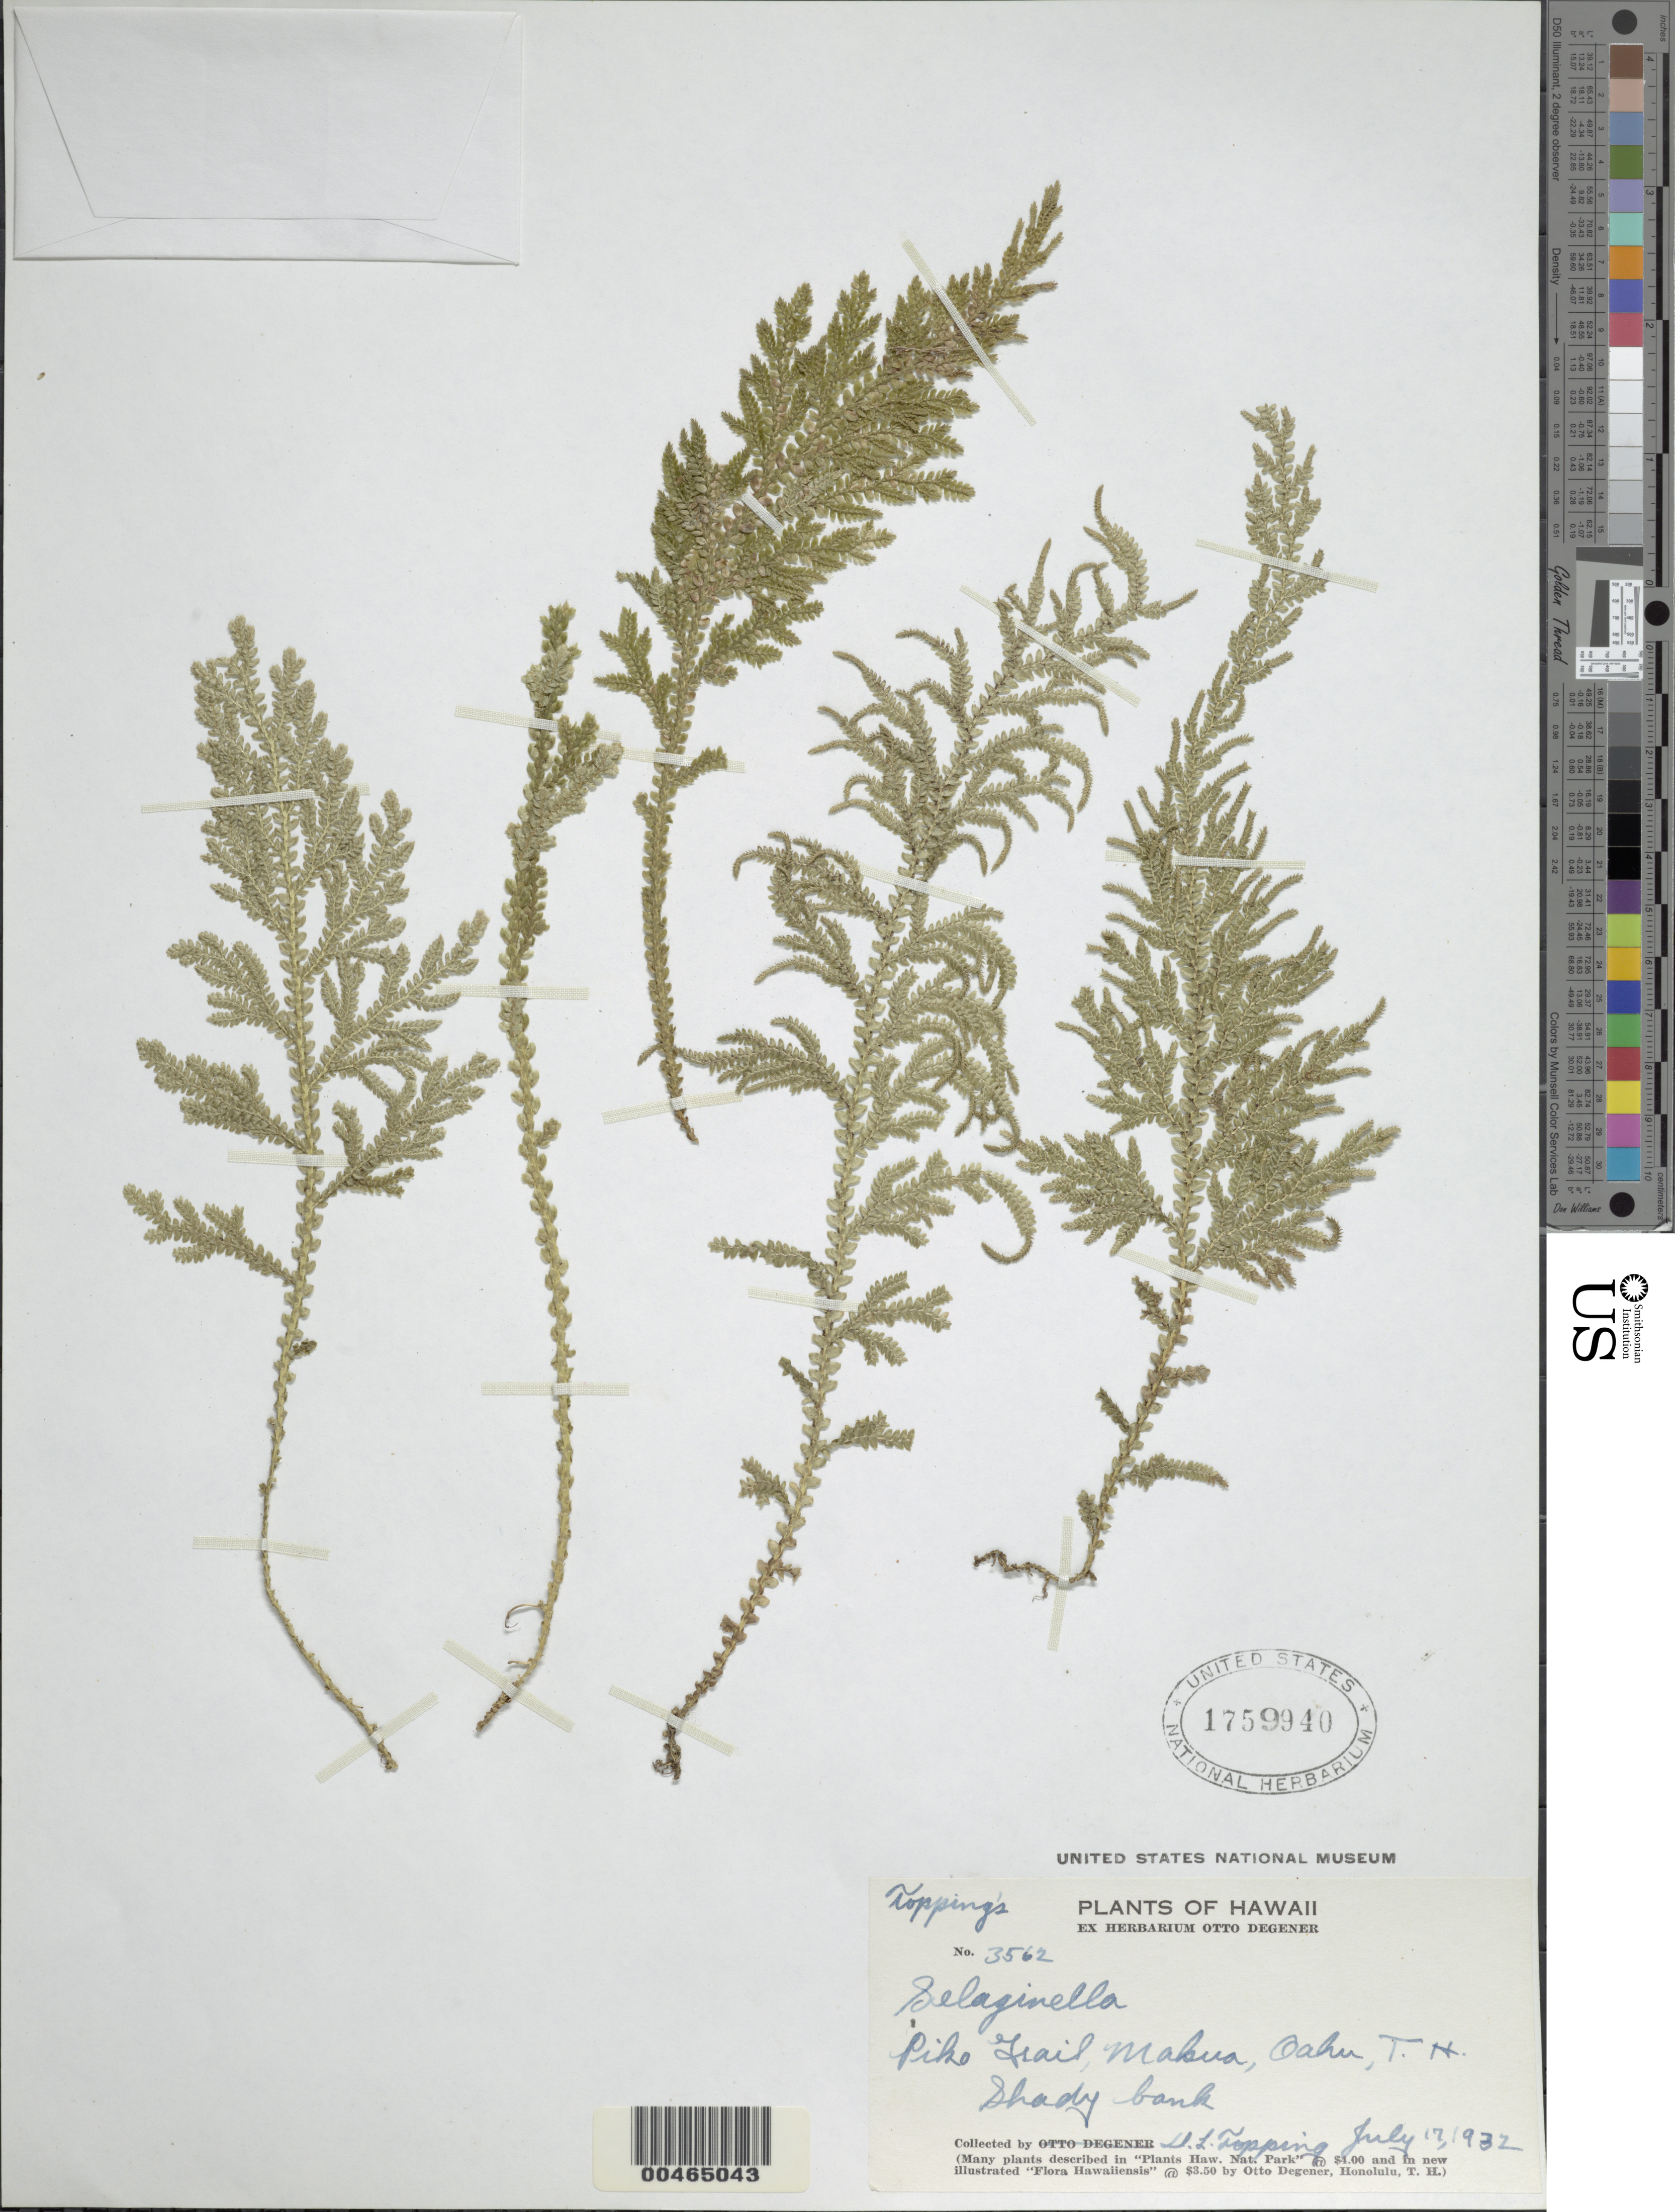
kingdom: Plantae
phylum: Tracheophyta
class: Lycopodiopsida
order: Selaginellales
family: Selaginellaceae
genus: Selaginella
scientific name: Selaginella sp.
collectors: D. L. Topping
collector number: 3562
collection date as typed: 17 Jul 1932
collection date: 1932-07-17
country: United States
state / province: Hawaii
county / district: Honolulu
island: Oahu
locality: Piko Trail, Makua, Oahu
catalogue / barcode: US 1759940